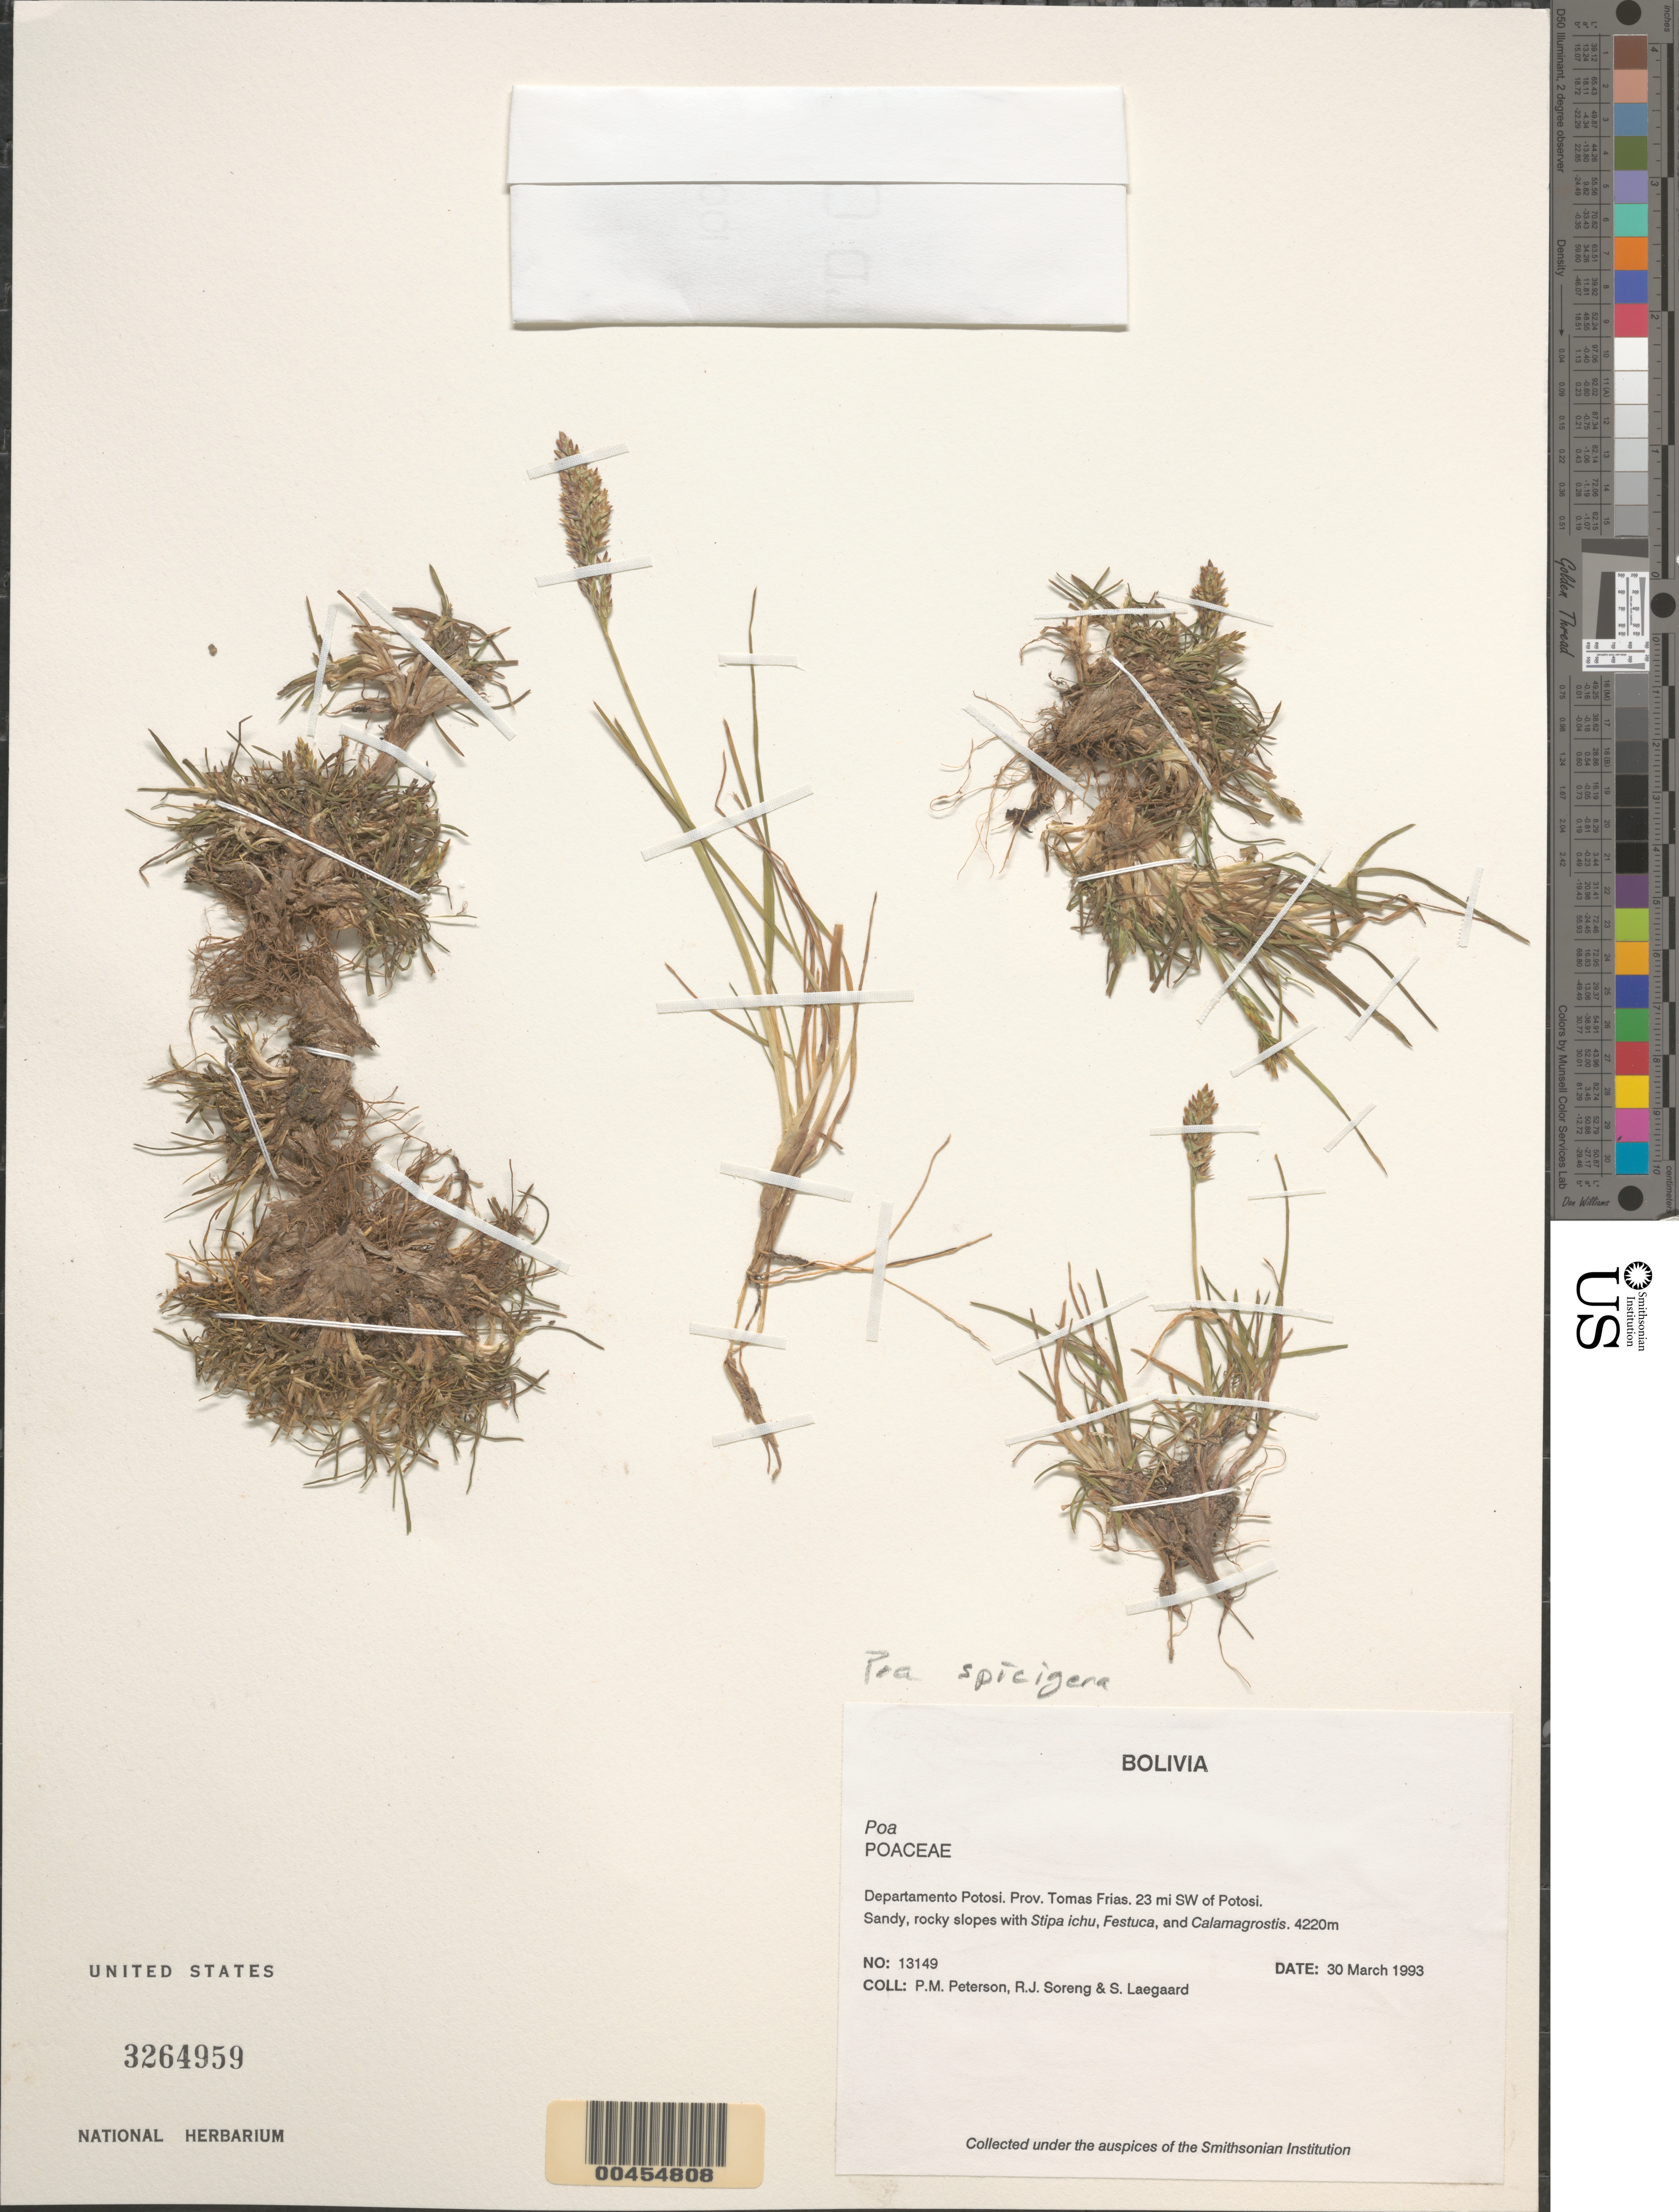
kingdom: Plantae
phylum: Tracheophyta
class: Liliopsida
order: Poales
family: Poaceae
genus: Poa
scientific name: Poa sp.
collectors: P. M. Peterson, R. J. Soreng & S. Lægaard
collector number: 13149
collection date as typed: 30 Mar 1993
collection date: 1993-03-30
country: Bolivia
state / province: Potosí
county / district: Tomás Frías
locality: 23 mi SW of Potosi.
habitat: Sandy, rocky slopes with Stipa ichu, Festuca, and Calamagrostis.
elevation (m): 4220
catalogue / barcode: US 3264959